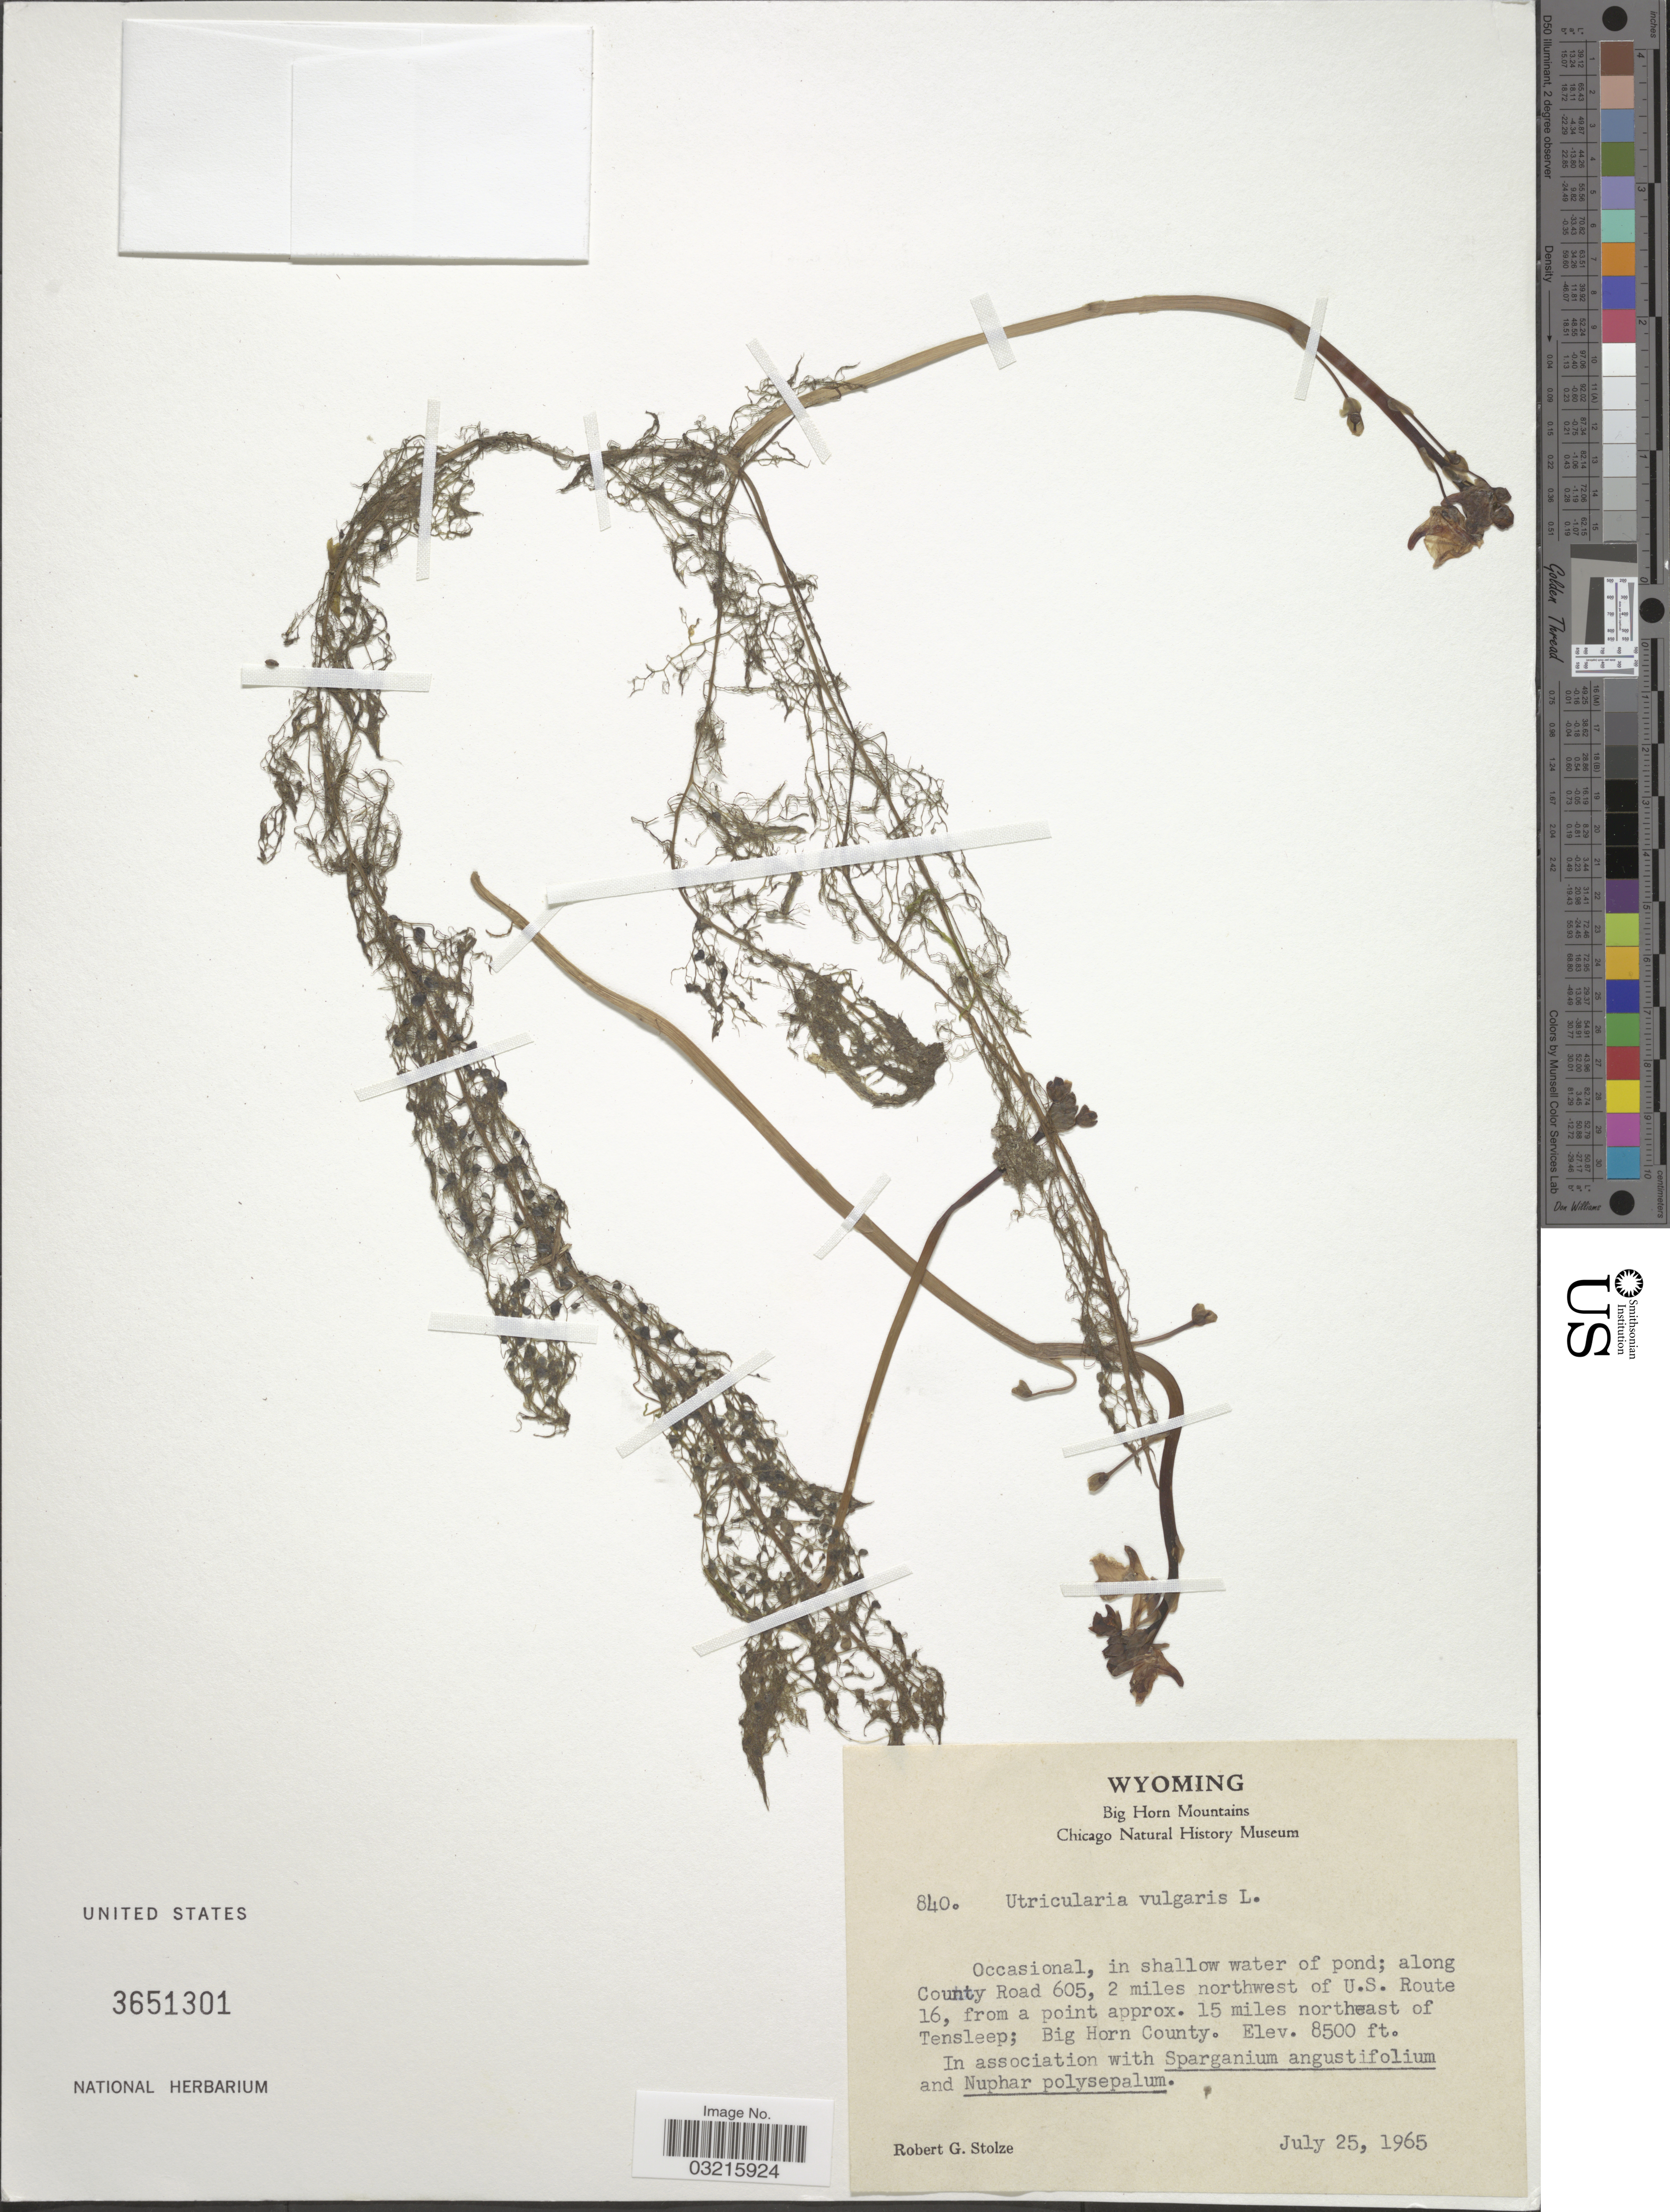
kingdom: Plantae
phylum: Tracheophyta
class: Magnoliopsida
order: Lamiales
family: Lentibulariaceae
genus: Utricularia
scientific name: Utricularia vulgaris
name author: L.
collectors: R. G. Stolze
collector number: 840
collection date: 1965-07-25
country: United States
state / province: Wyoming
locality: Along County Road 605, 2 miles northwest of U.S. Route 16, from a point approx. 15 miles northeast of Tensleep; Big Horn County.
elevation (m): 2591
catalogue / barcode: US 3651301